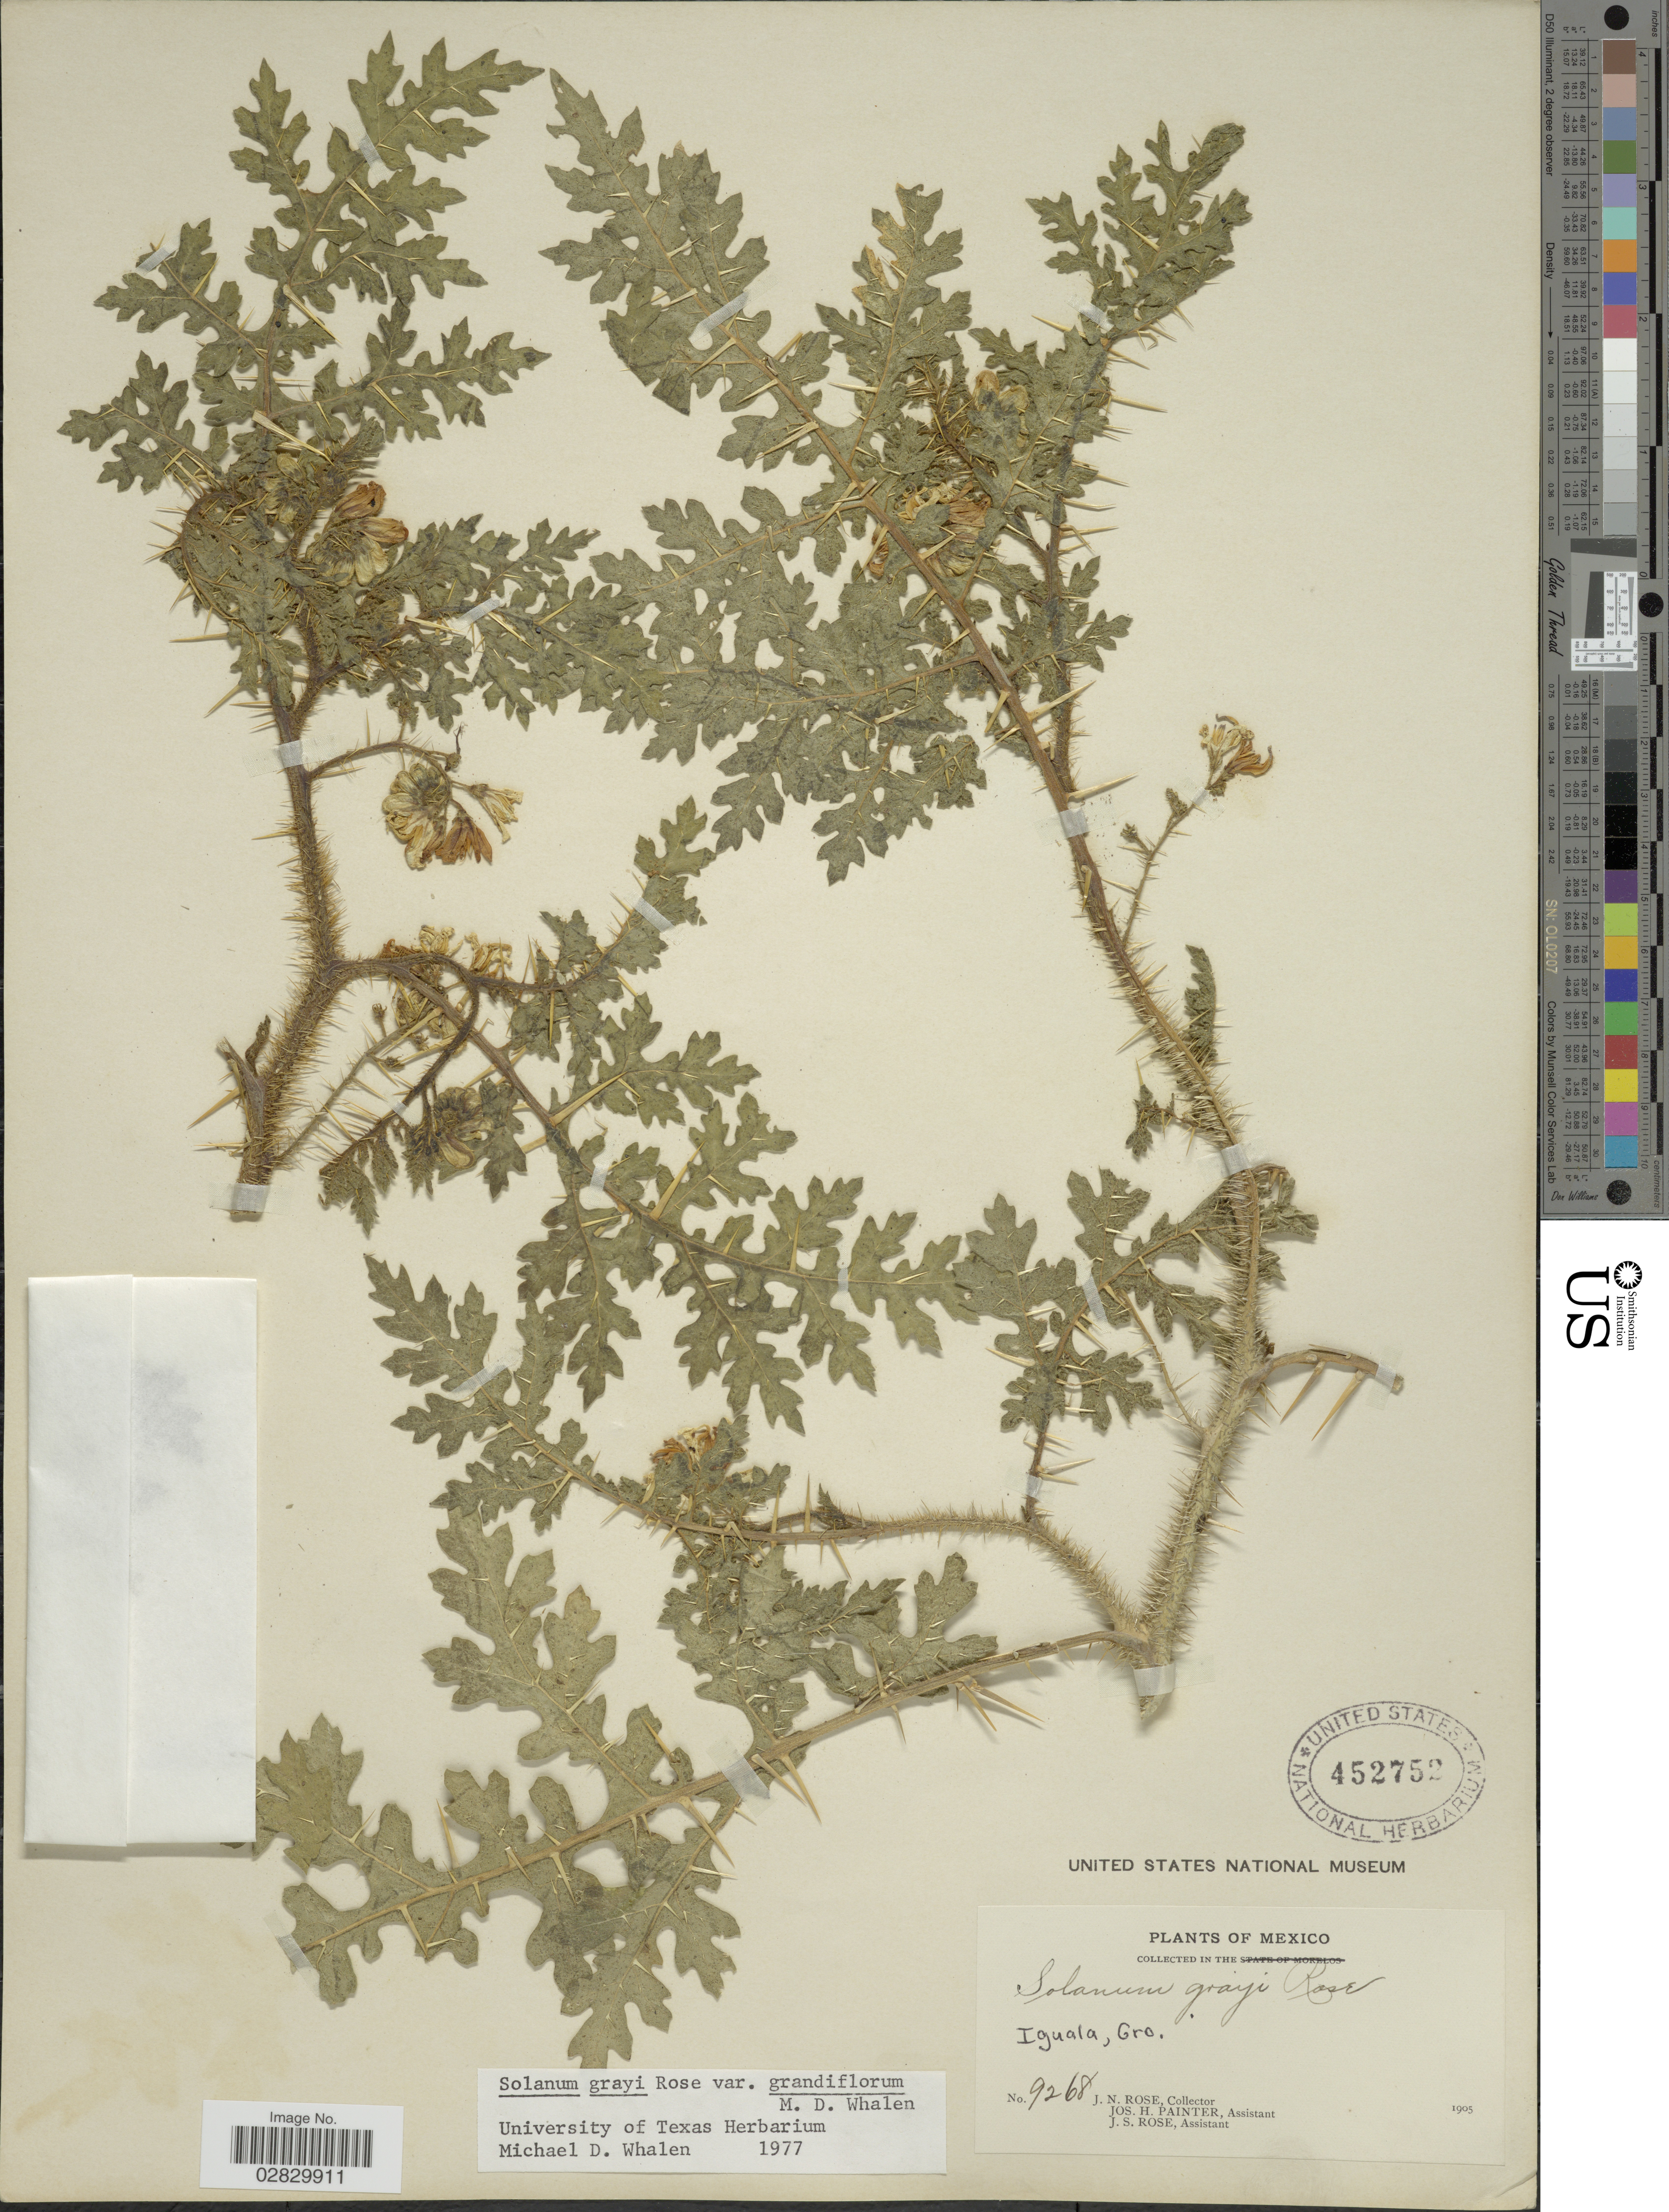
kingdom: Plantae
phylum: Tracheophyta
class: Magnoliopsida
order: Solanales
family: Solanaceae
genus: Solanum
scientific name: Solanum grayi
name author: Rose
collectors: J. N. Rose, J. H. Painter & J. S. Rose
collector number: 9268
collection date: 1905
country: Mexico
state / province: Guerrero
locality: Iguala.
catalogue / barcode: US 452752